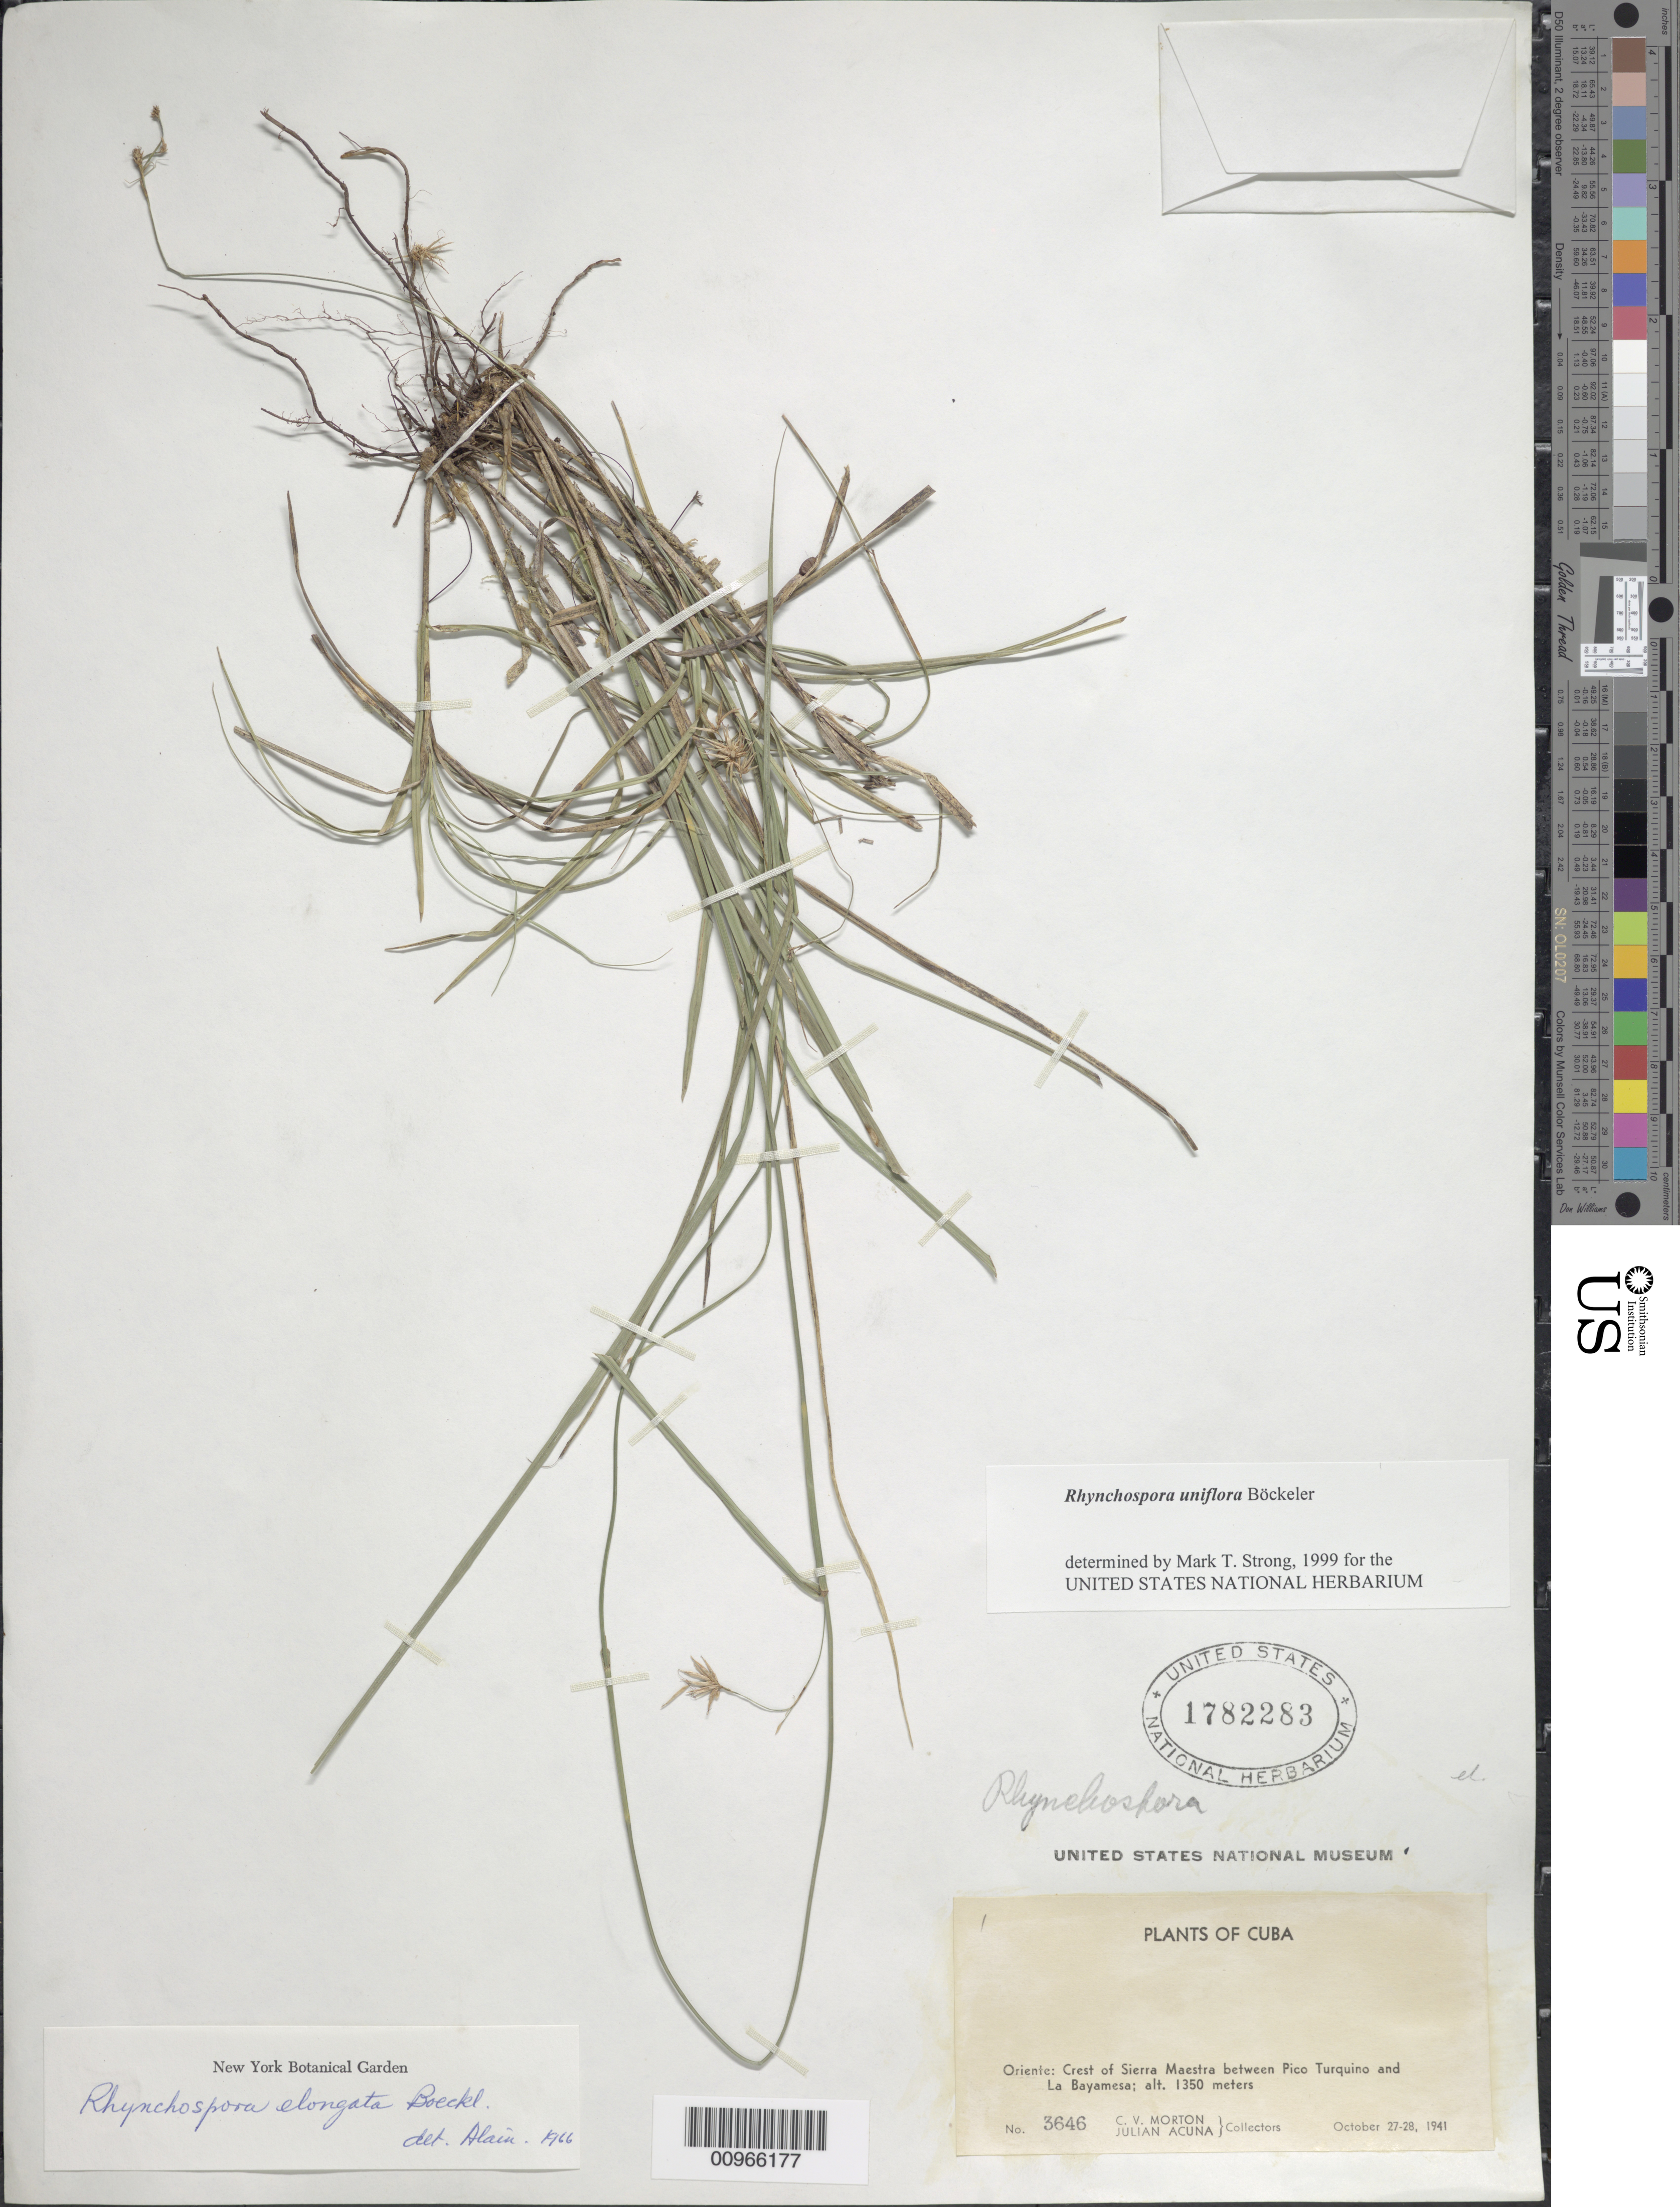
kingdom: Plantae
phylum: Tracheophyta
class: Liliopsida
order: Poales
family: Cyperaceae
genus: Rhynchospora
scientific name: Rhynchospora uniflora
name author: Boeckeler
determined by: Strong, M. T., (US), Smithsonian Institution - National Museum of Natural History (UNITED STATES)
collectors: C. V. Morton & J. Acuña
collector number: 3646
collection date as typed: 27 Oct 1941 to 28 Oct 1941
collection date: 1941-10-27/1941-10-28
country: Cuba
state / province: Oriente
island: Cuba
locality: Crest of Sierra Maestra between Pico Turquino and La Bayamesa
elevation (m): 1350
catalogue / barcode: US 1782283